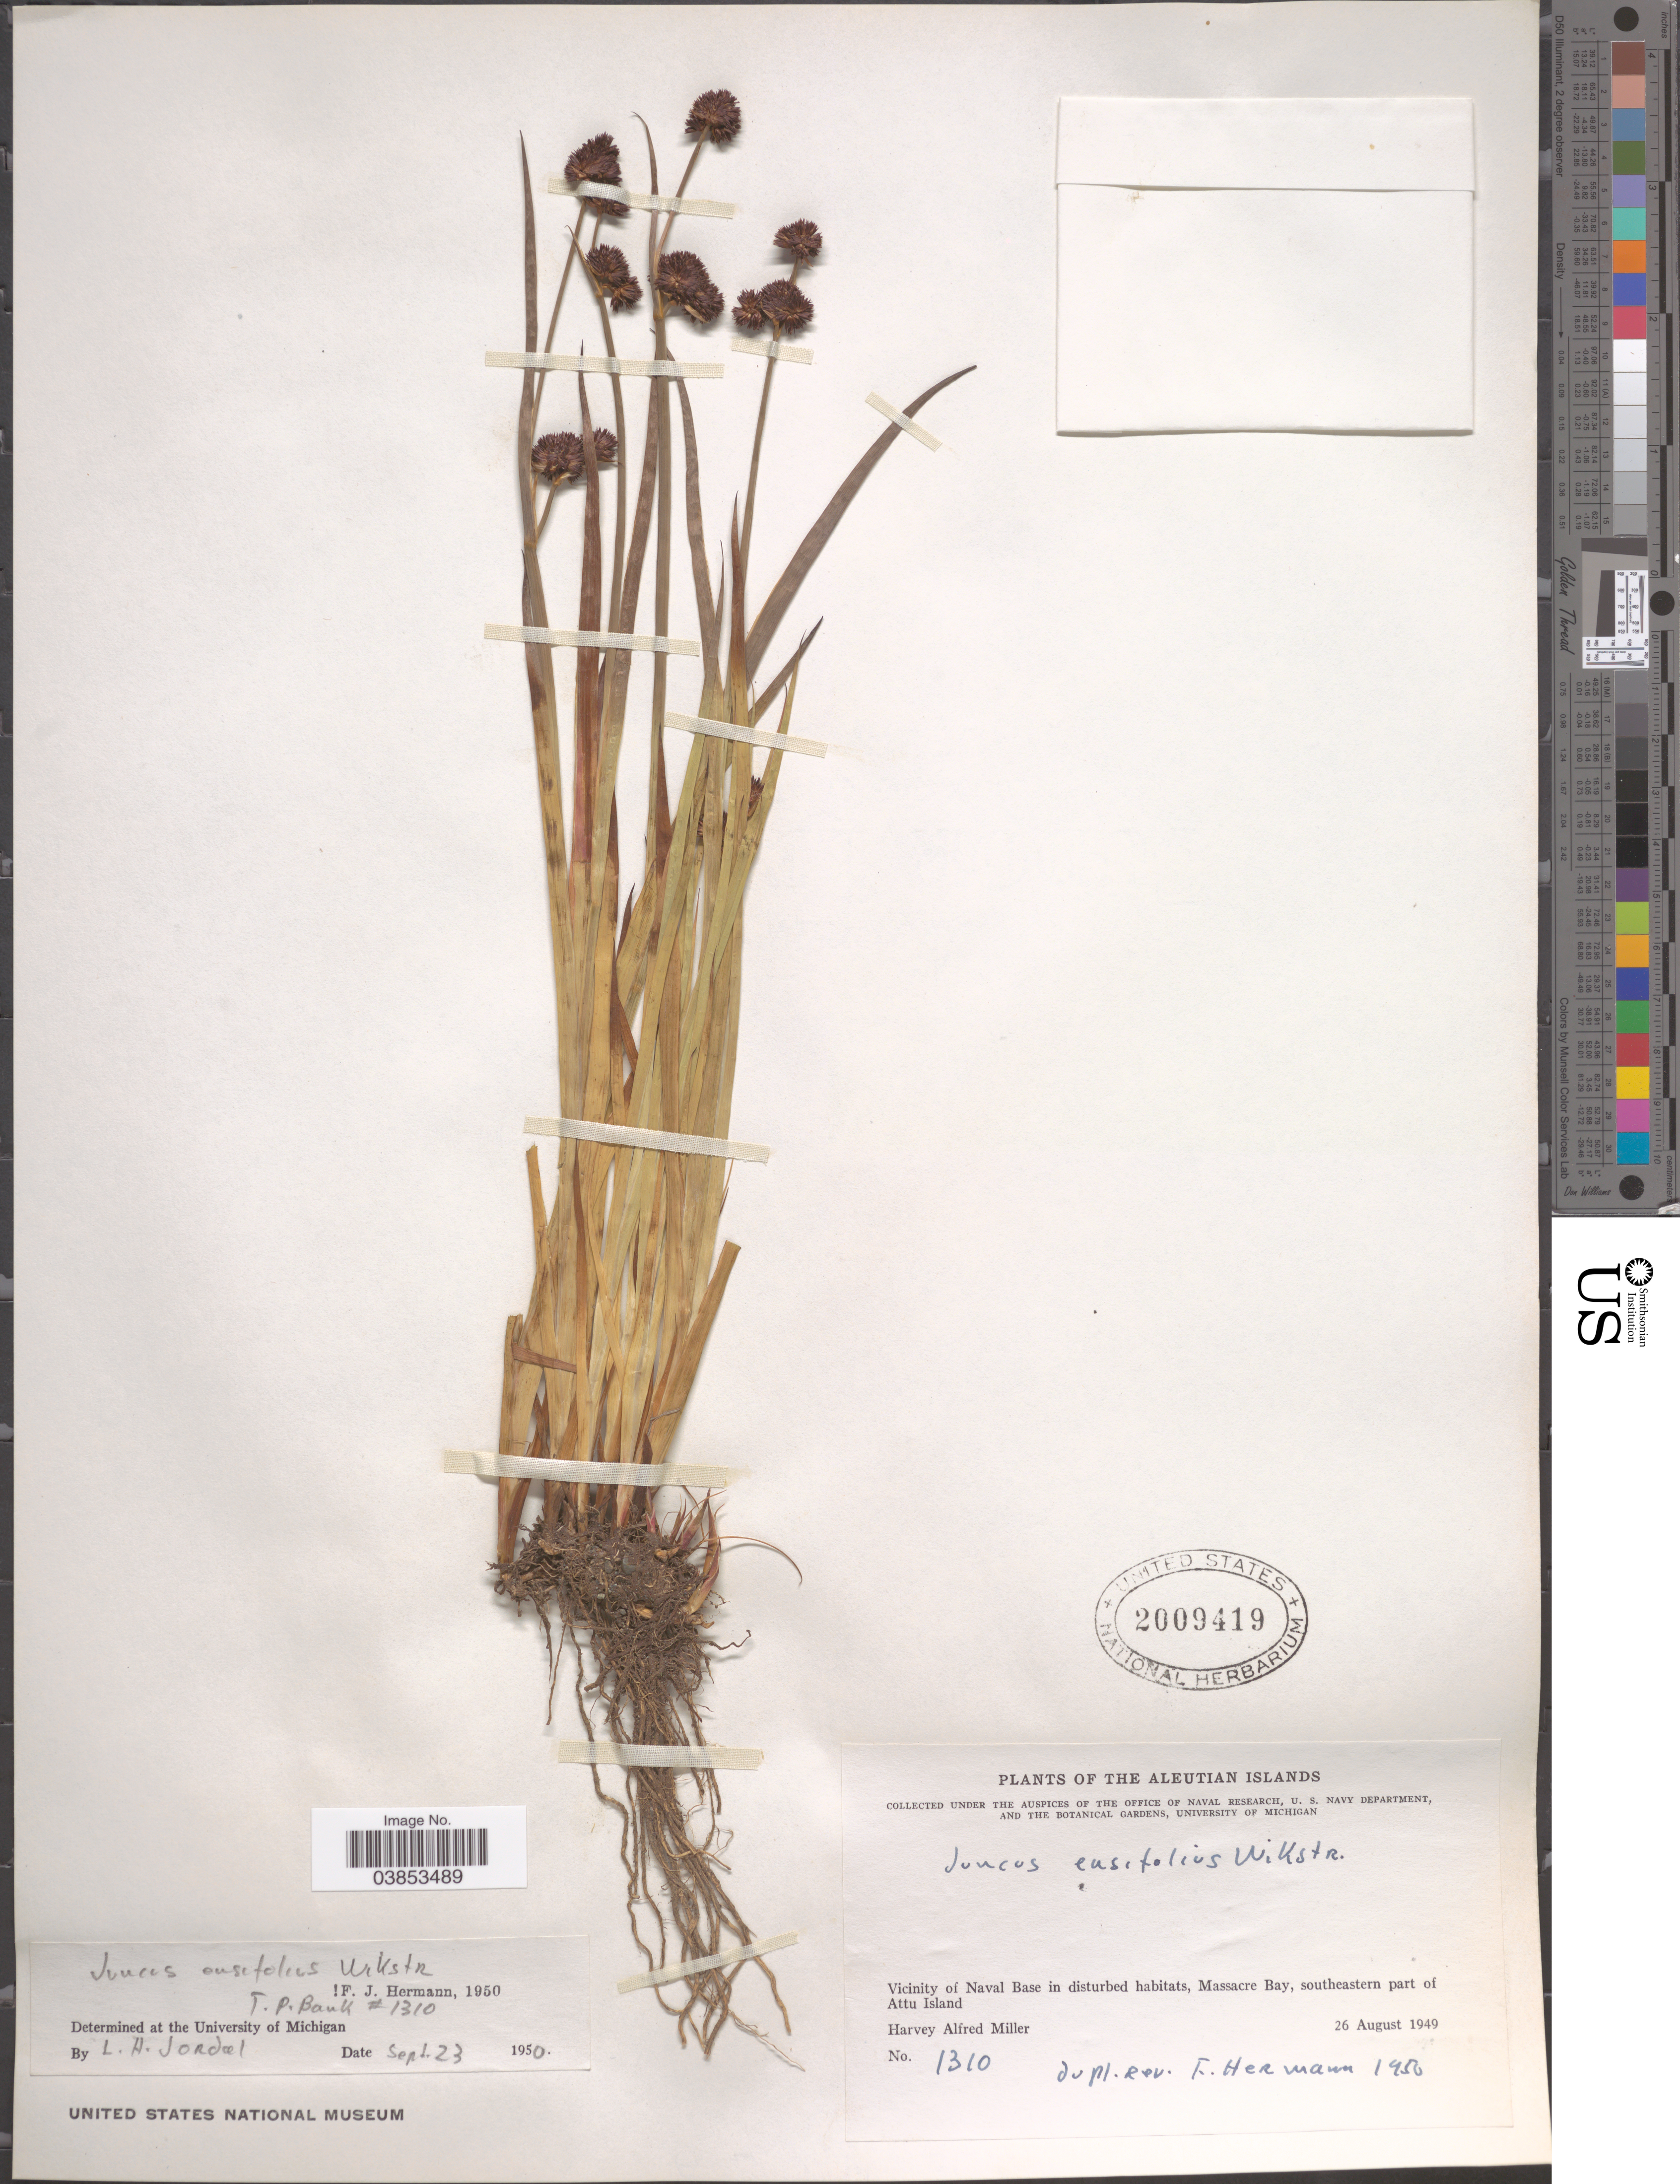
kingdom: Plantae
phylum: Tracheophyta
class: Liliopsida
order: Poales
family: Juncaceae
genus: Juncus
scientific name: Juncus ensifolius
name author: Wikstr.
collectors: H. A. Miller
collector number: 1310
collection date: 1949-08-26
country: United States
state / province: Alaska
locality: The Aleutian Islands. Vicinity of Naval Base. Massacre Bay, southeastern part of Attu Island.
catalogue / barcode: US 2009419